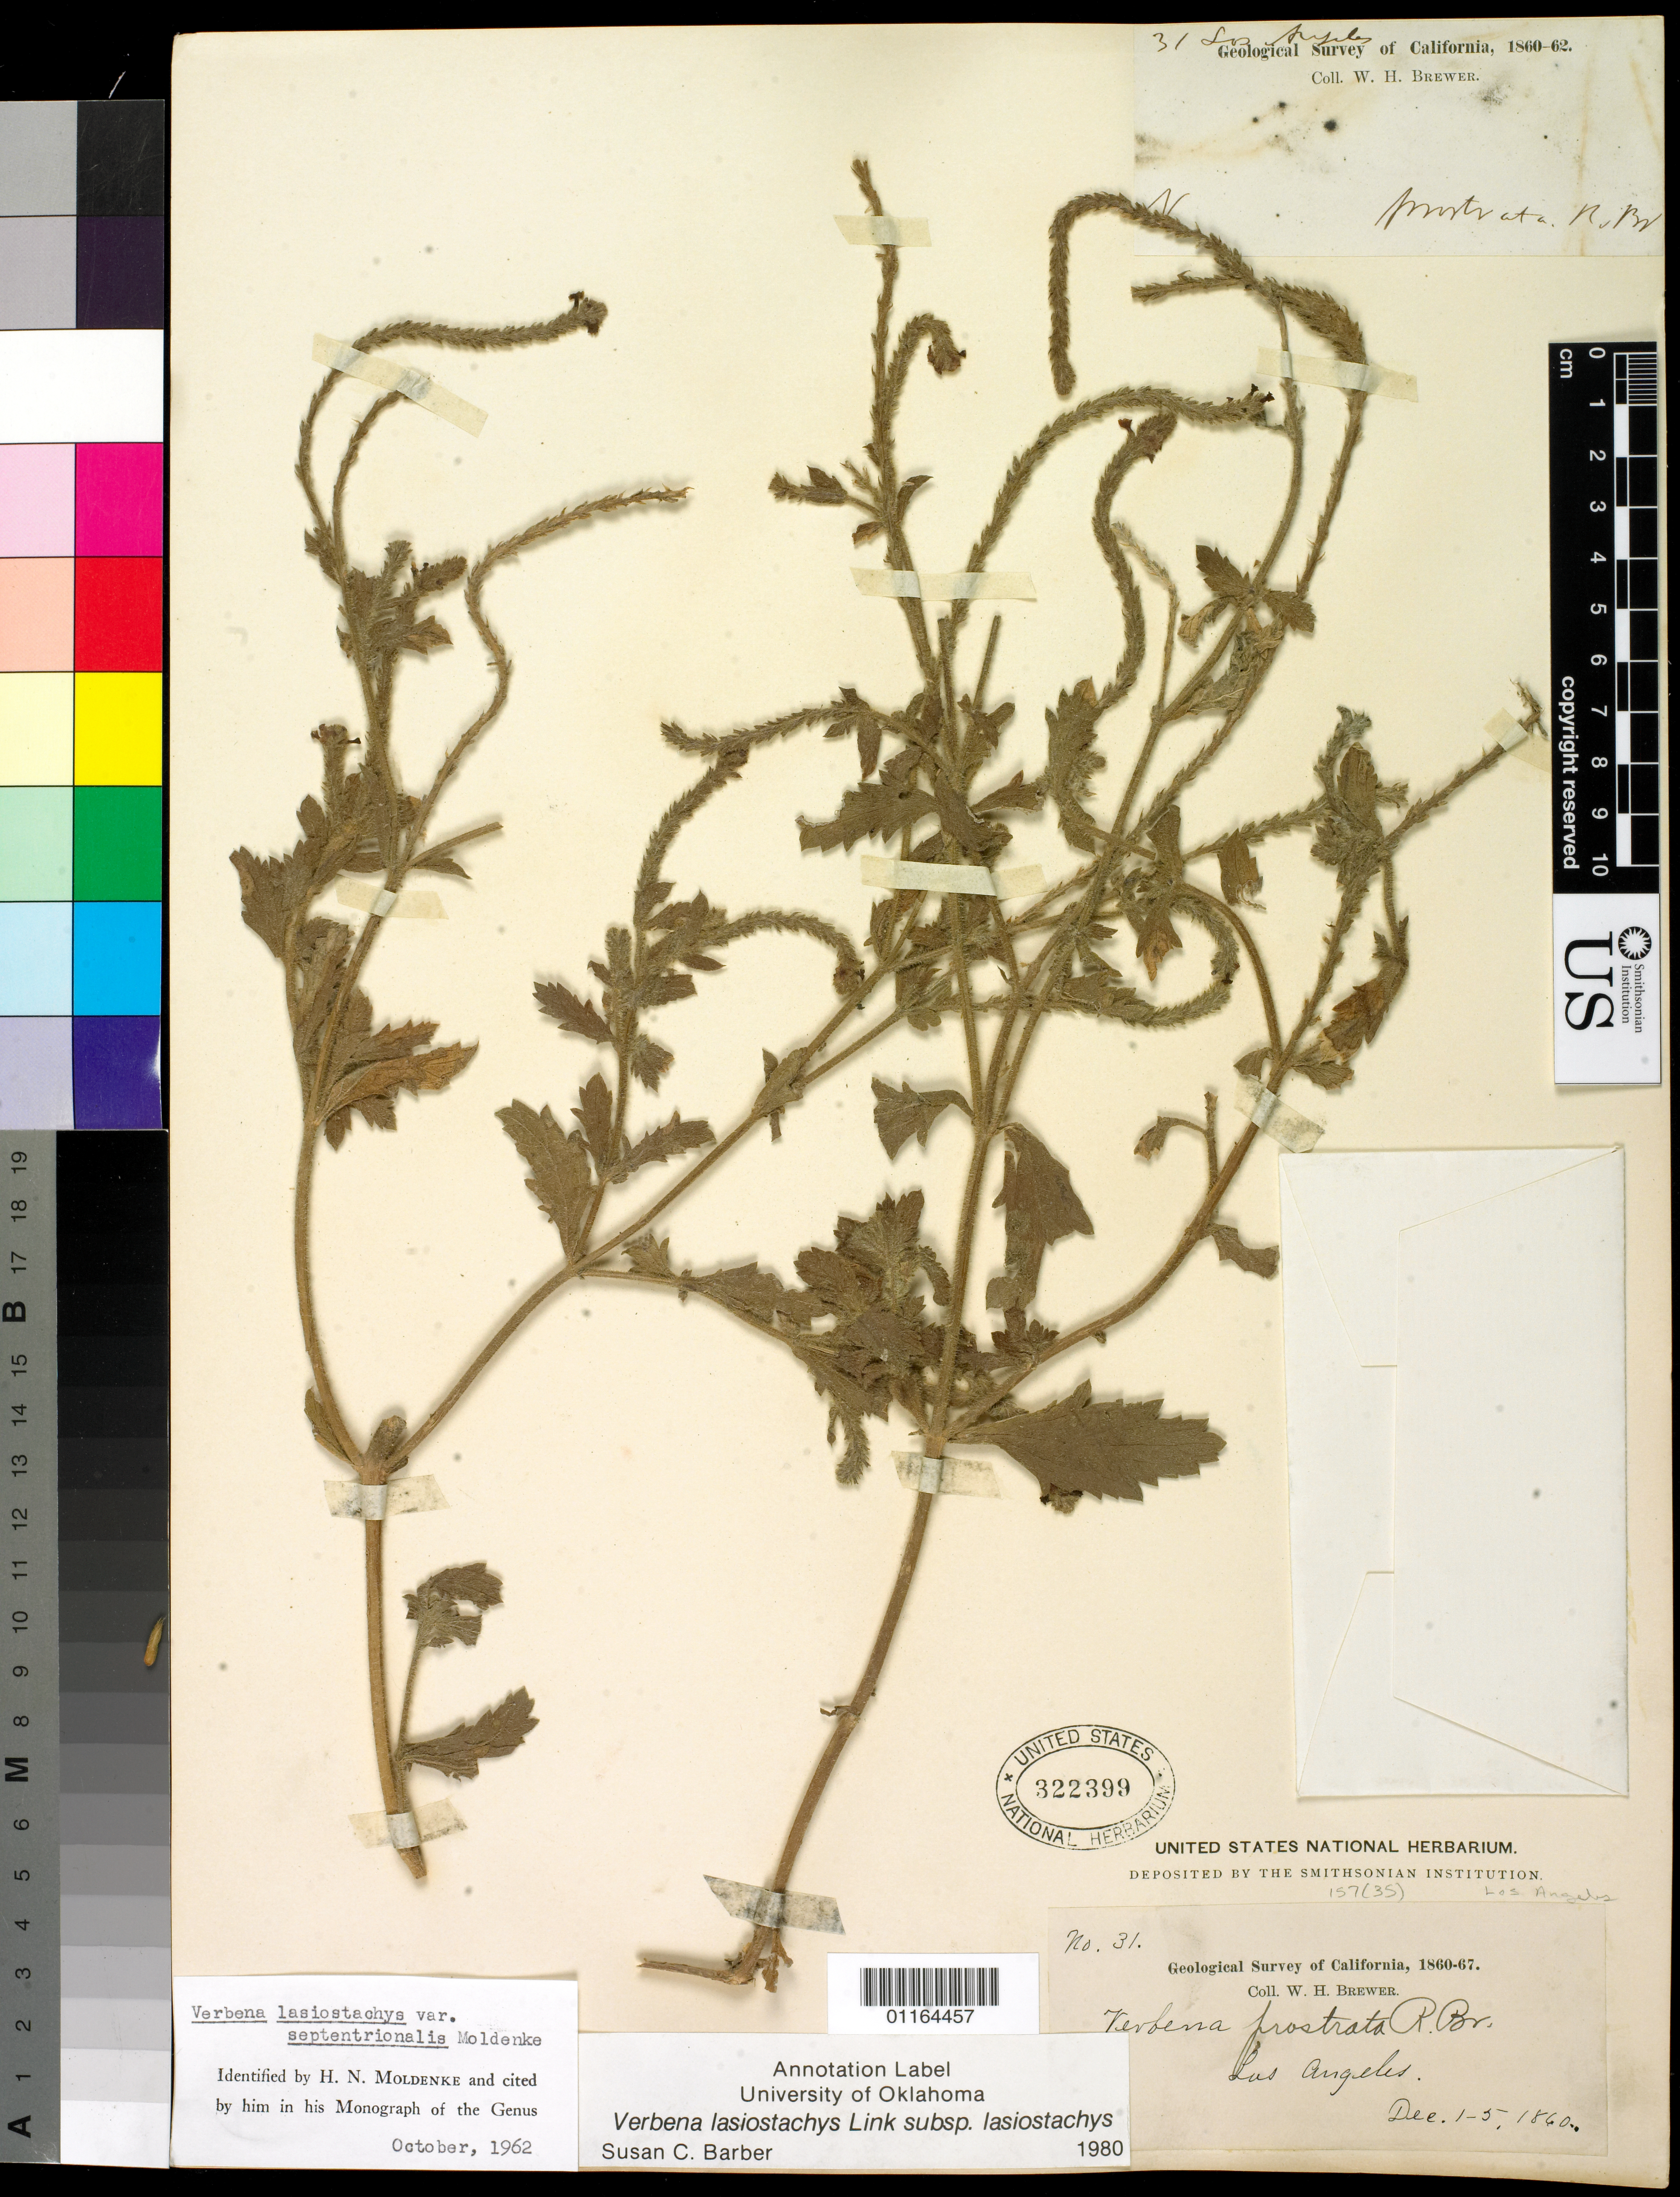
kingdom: Plantae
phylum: Tracheophyta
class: Magnoliopsida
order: Lamiales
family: Verbenaceae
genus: Verbena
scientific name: Verbena lasiostachys var. lasiostachys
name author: Link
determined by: Barber, S. C.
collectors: W. H. Brewer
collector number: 31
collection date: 1860-12-01/1860-12-05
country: United States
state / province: California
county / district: Los Angeles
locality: Los Angeles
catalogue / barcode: US 322399